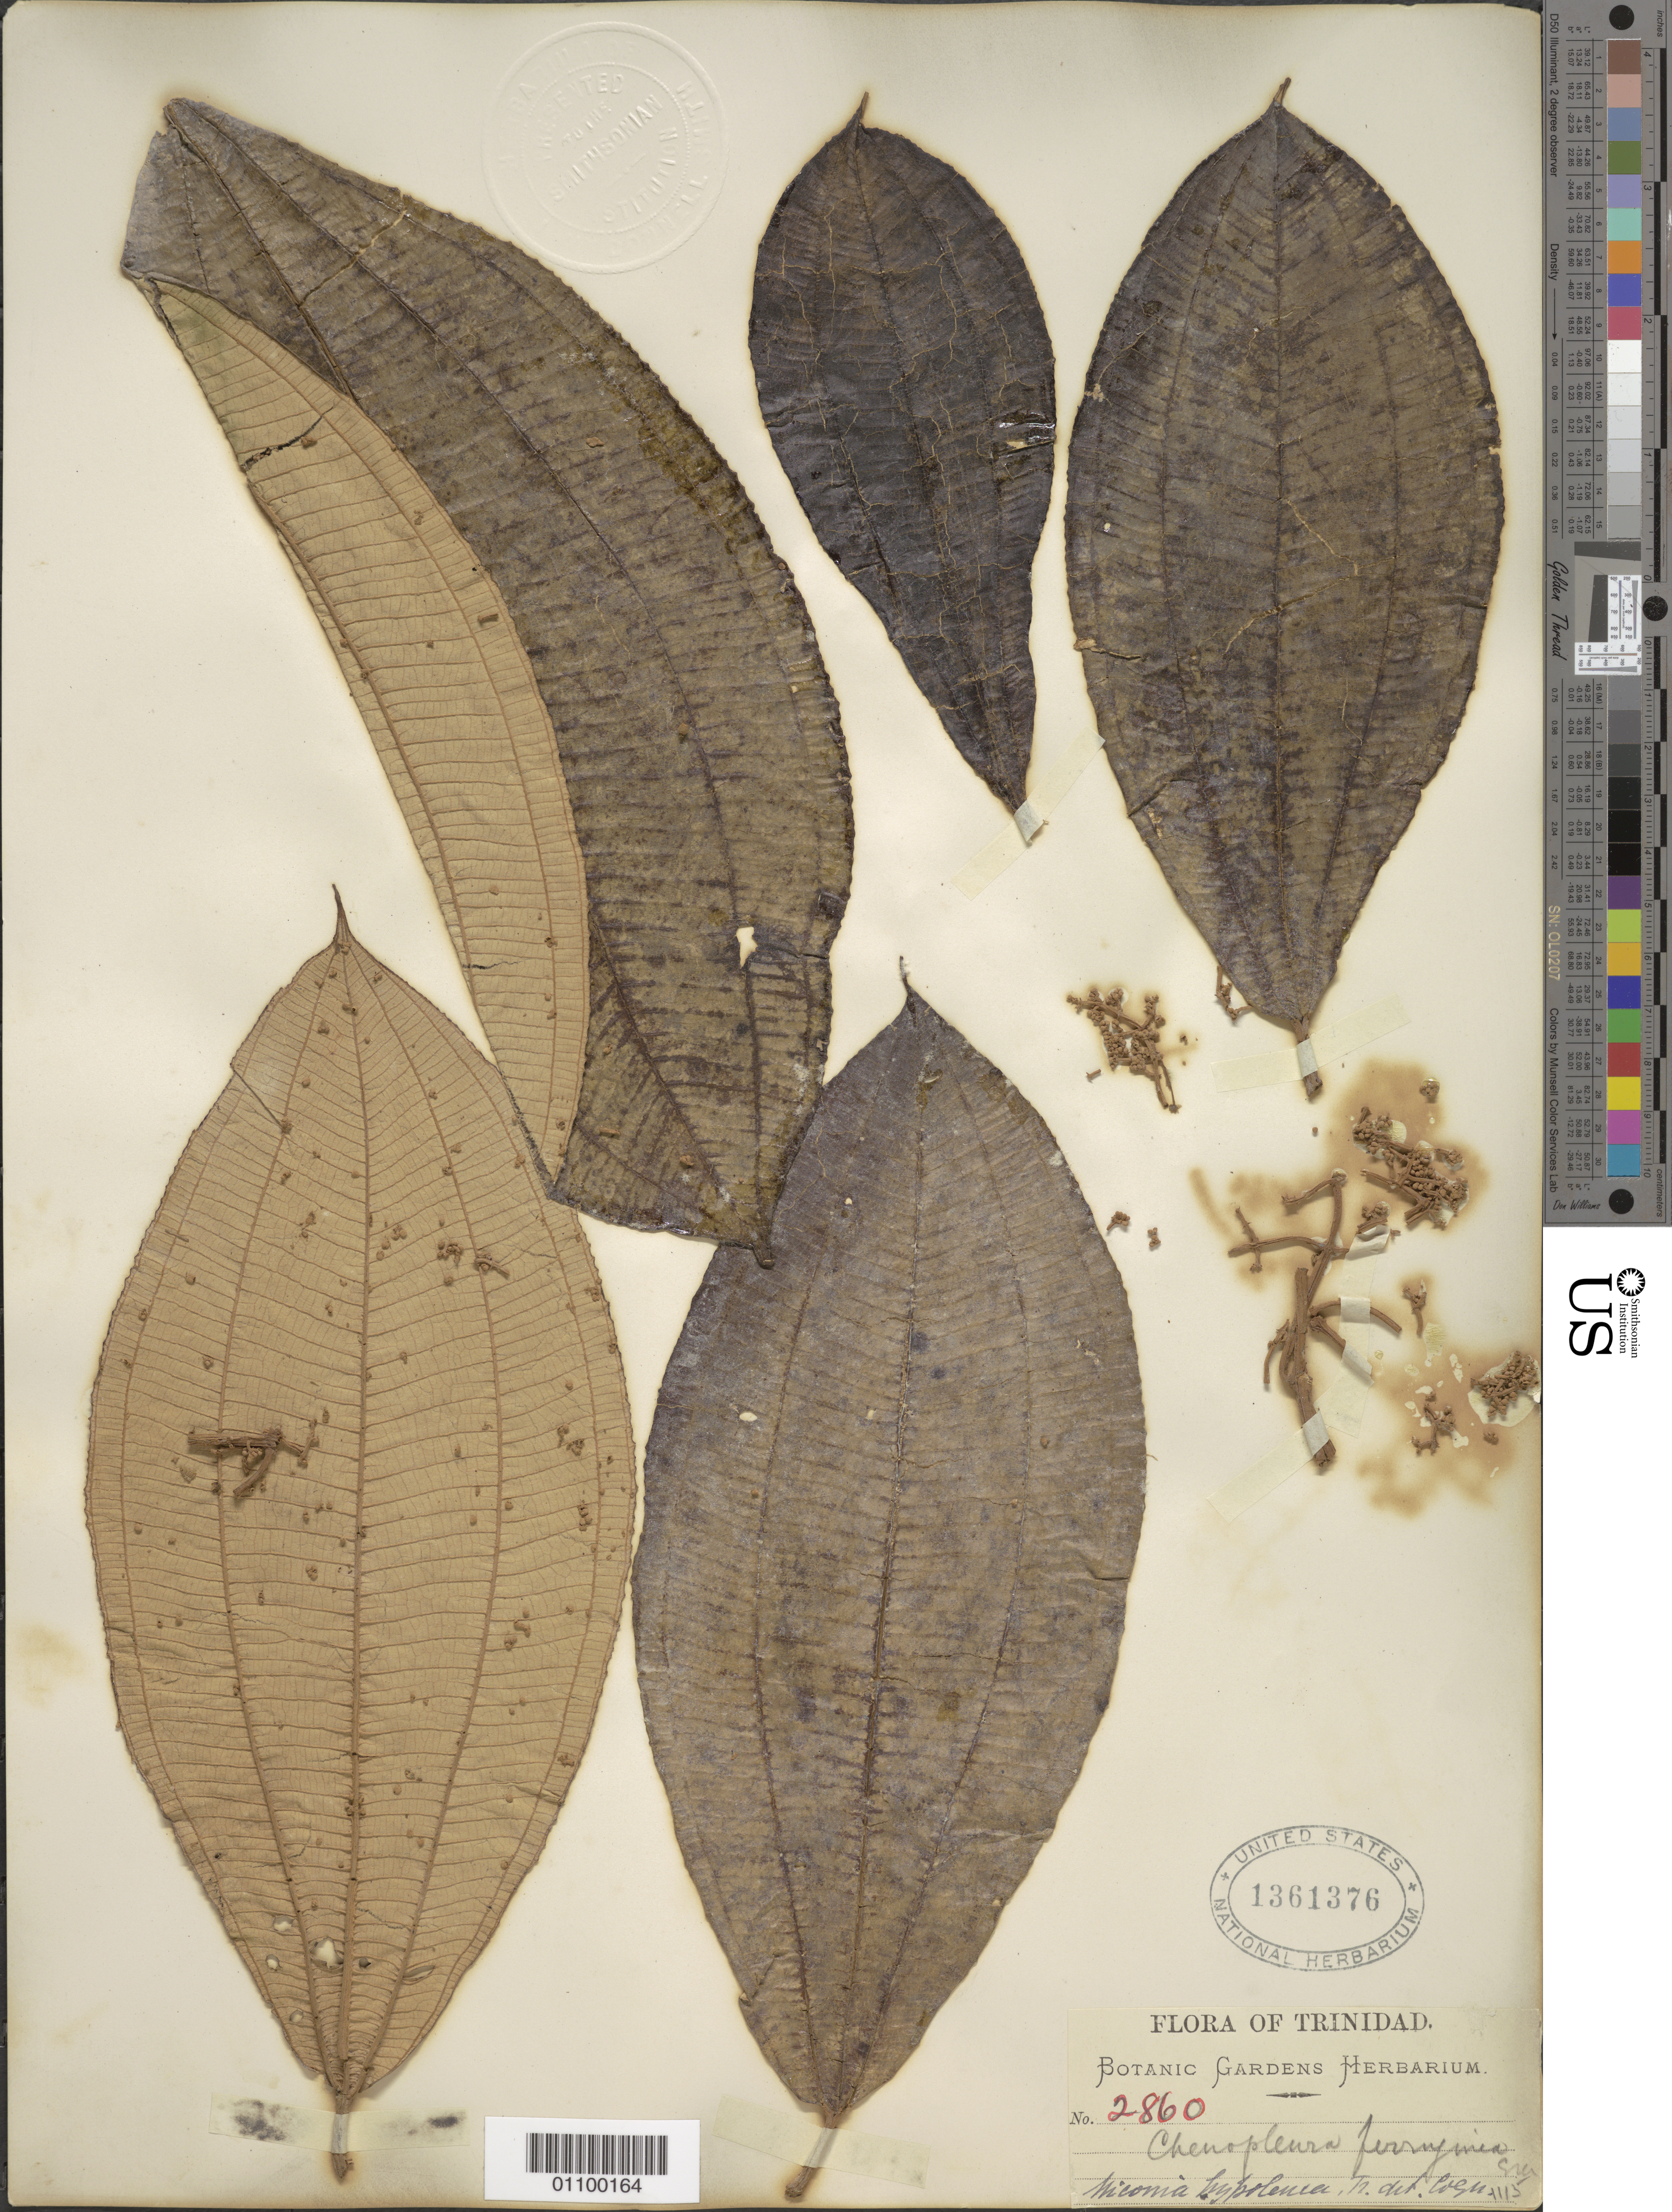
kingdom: Plantae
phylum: Tracheophyta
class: Magnoliopsida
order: Myrtales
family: Melastomataceae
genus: Miconia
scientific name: Miconia hypoleuca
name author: (Benth.) Triana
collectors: Botanic Gardens Herbarium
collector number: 2860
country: Trinidad and Tobago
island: Trinidad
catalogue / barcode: US 1361376